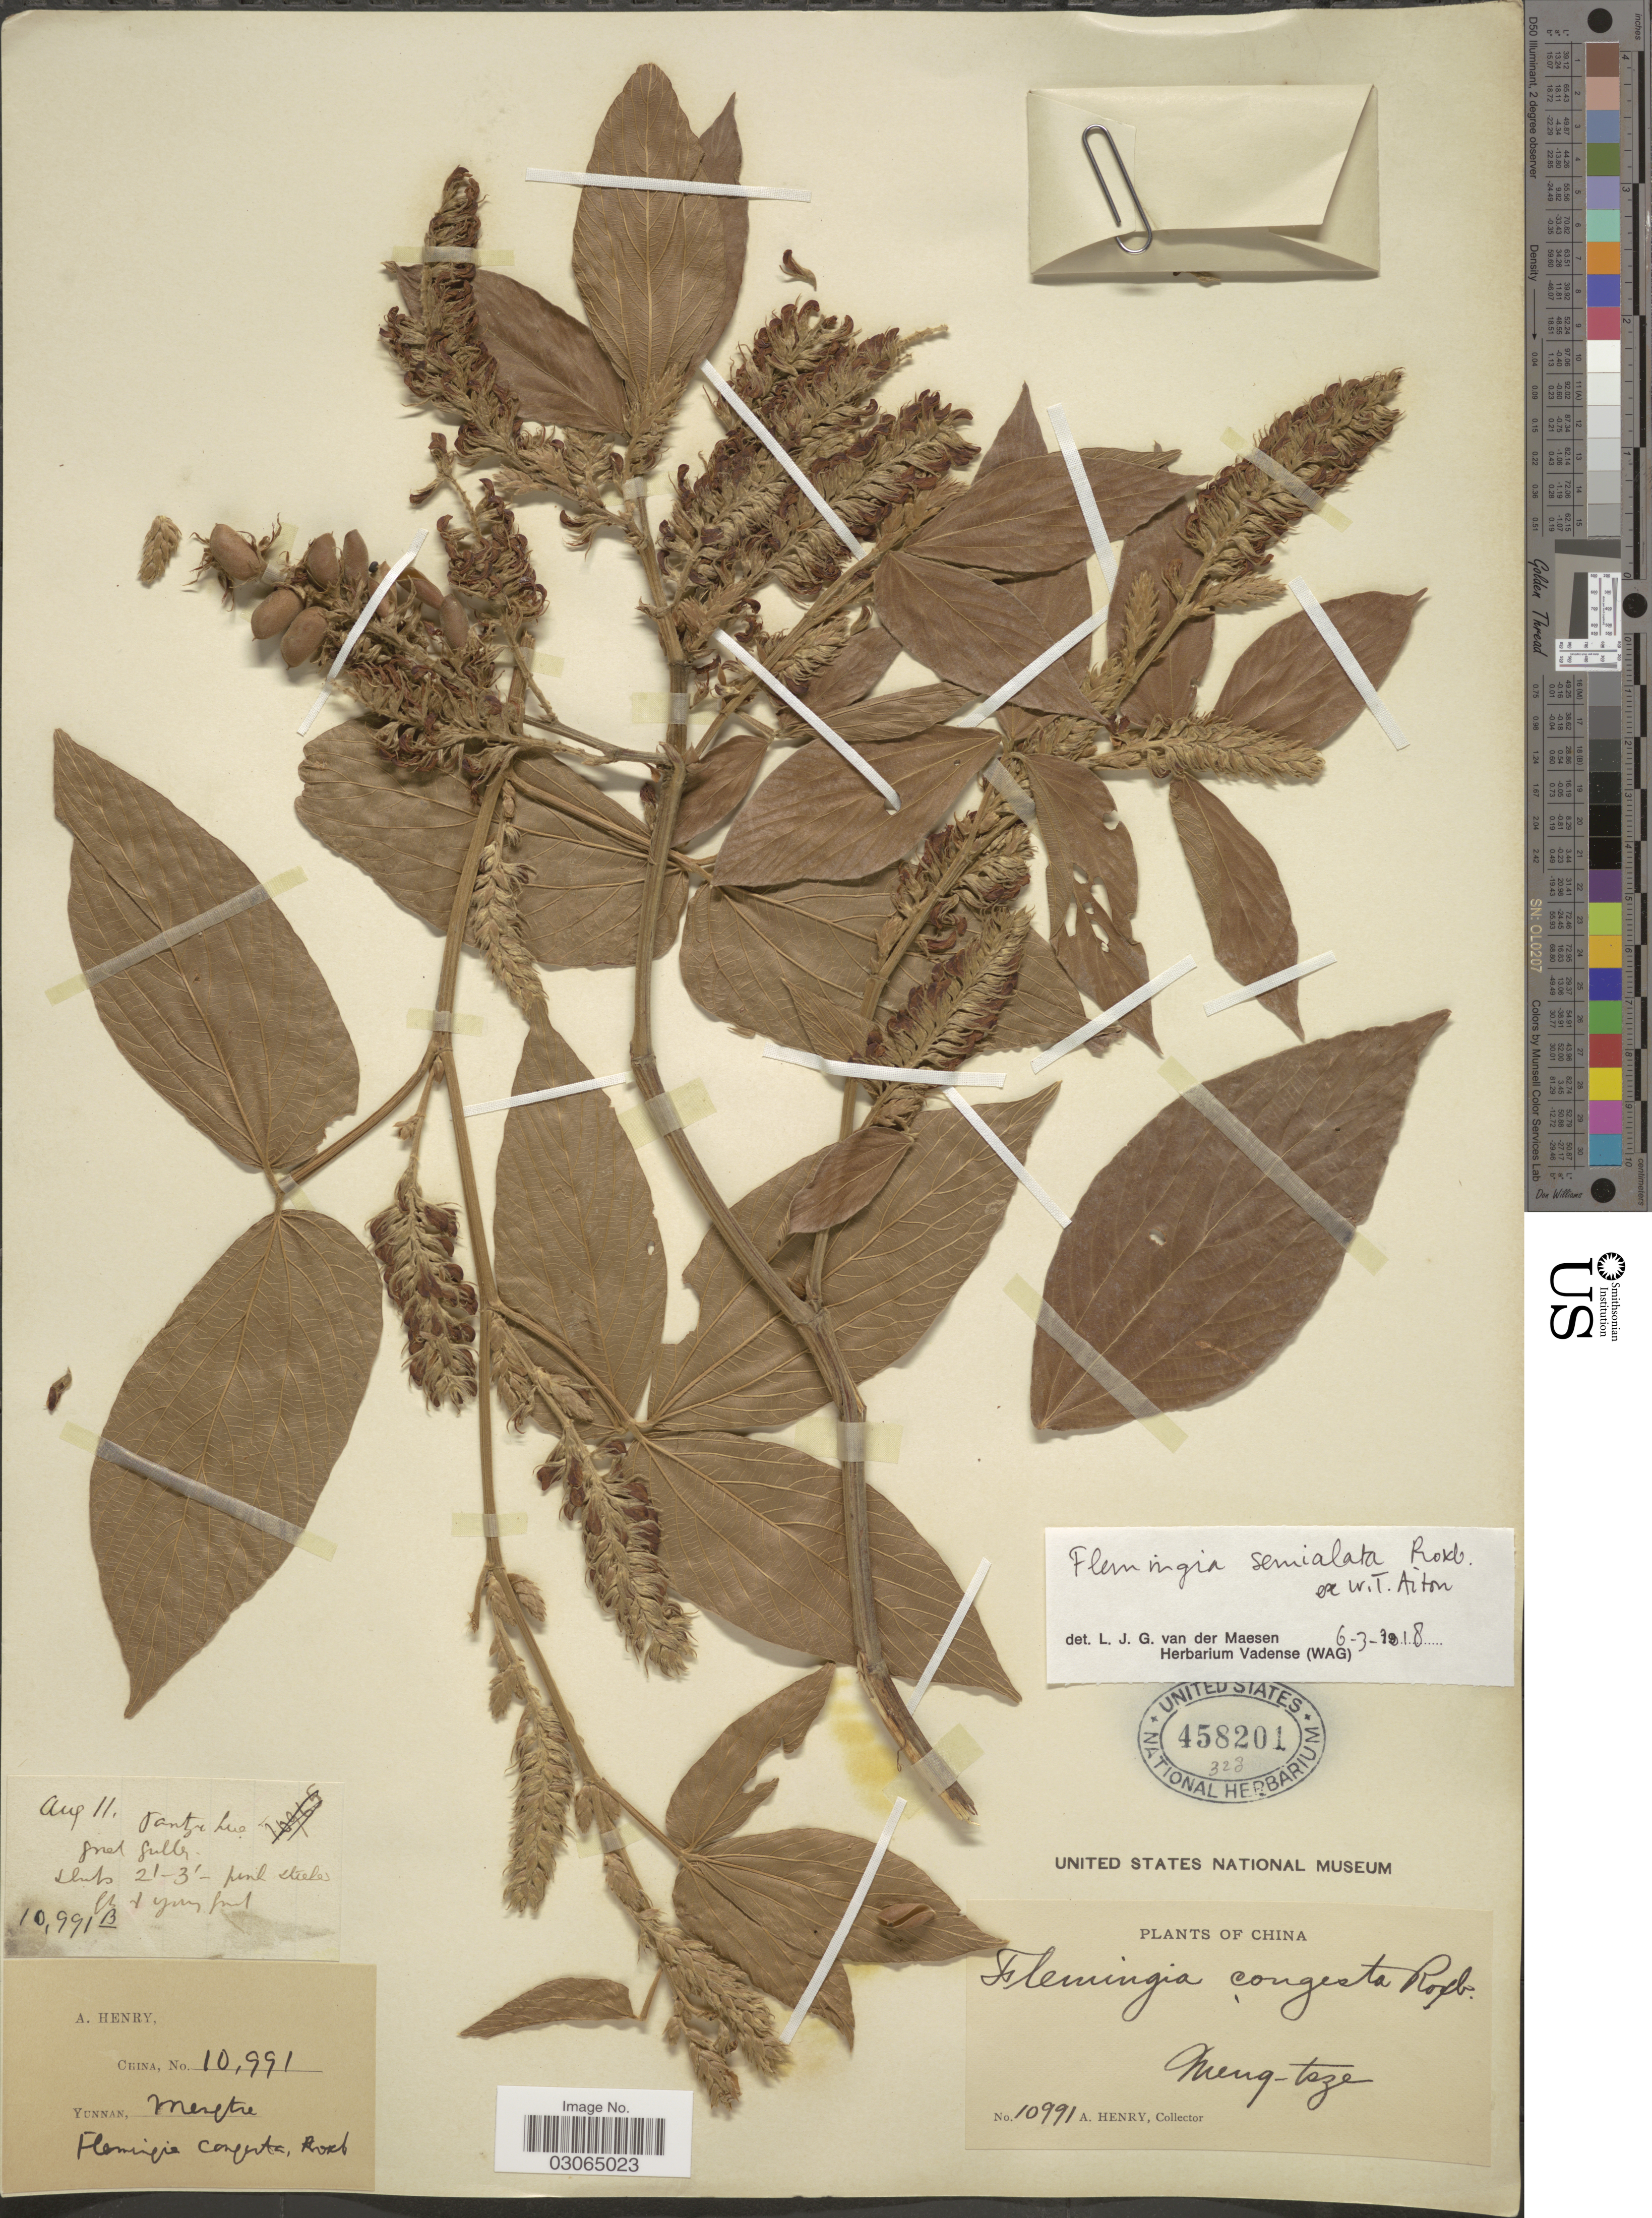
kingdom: Plantae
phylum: Tracheophyta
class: Magnoliopsida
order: Fabales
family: Fabaceae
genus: Flemingia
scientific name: Flemingia semialata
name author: Roxb.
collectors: A. Henry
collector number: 10991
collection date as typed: Transcribed d/m/y: /8/11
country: China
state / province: Yunnan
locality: Meng-tsze. Pantze hue.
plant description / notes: Collection number: field label states "10,991 B", herbarium labels state "10,991"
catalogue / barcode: US 458201